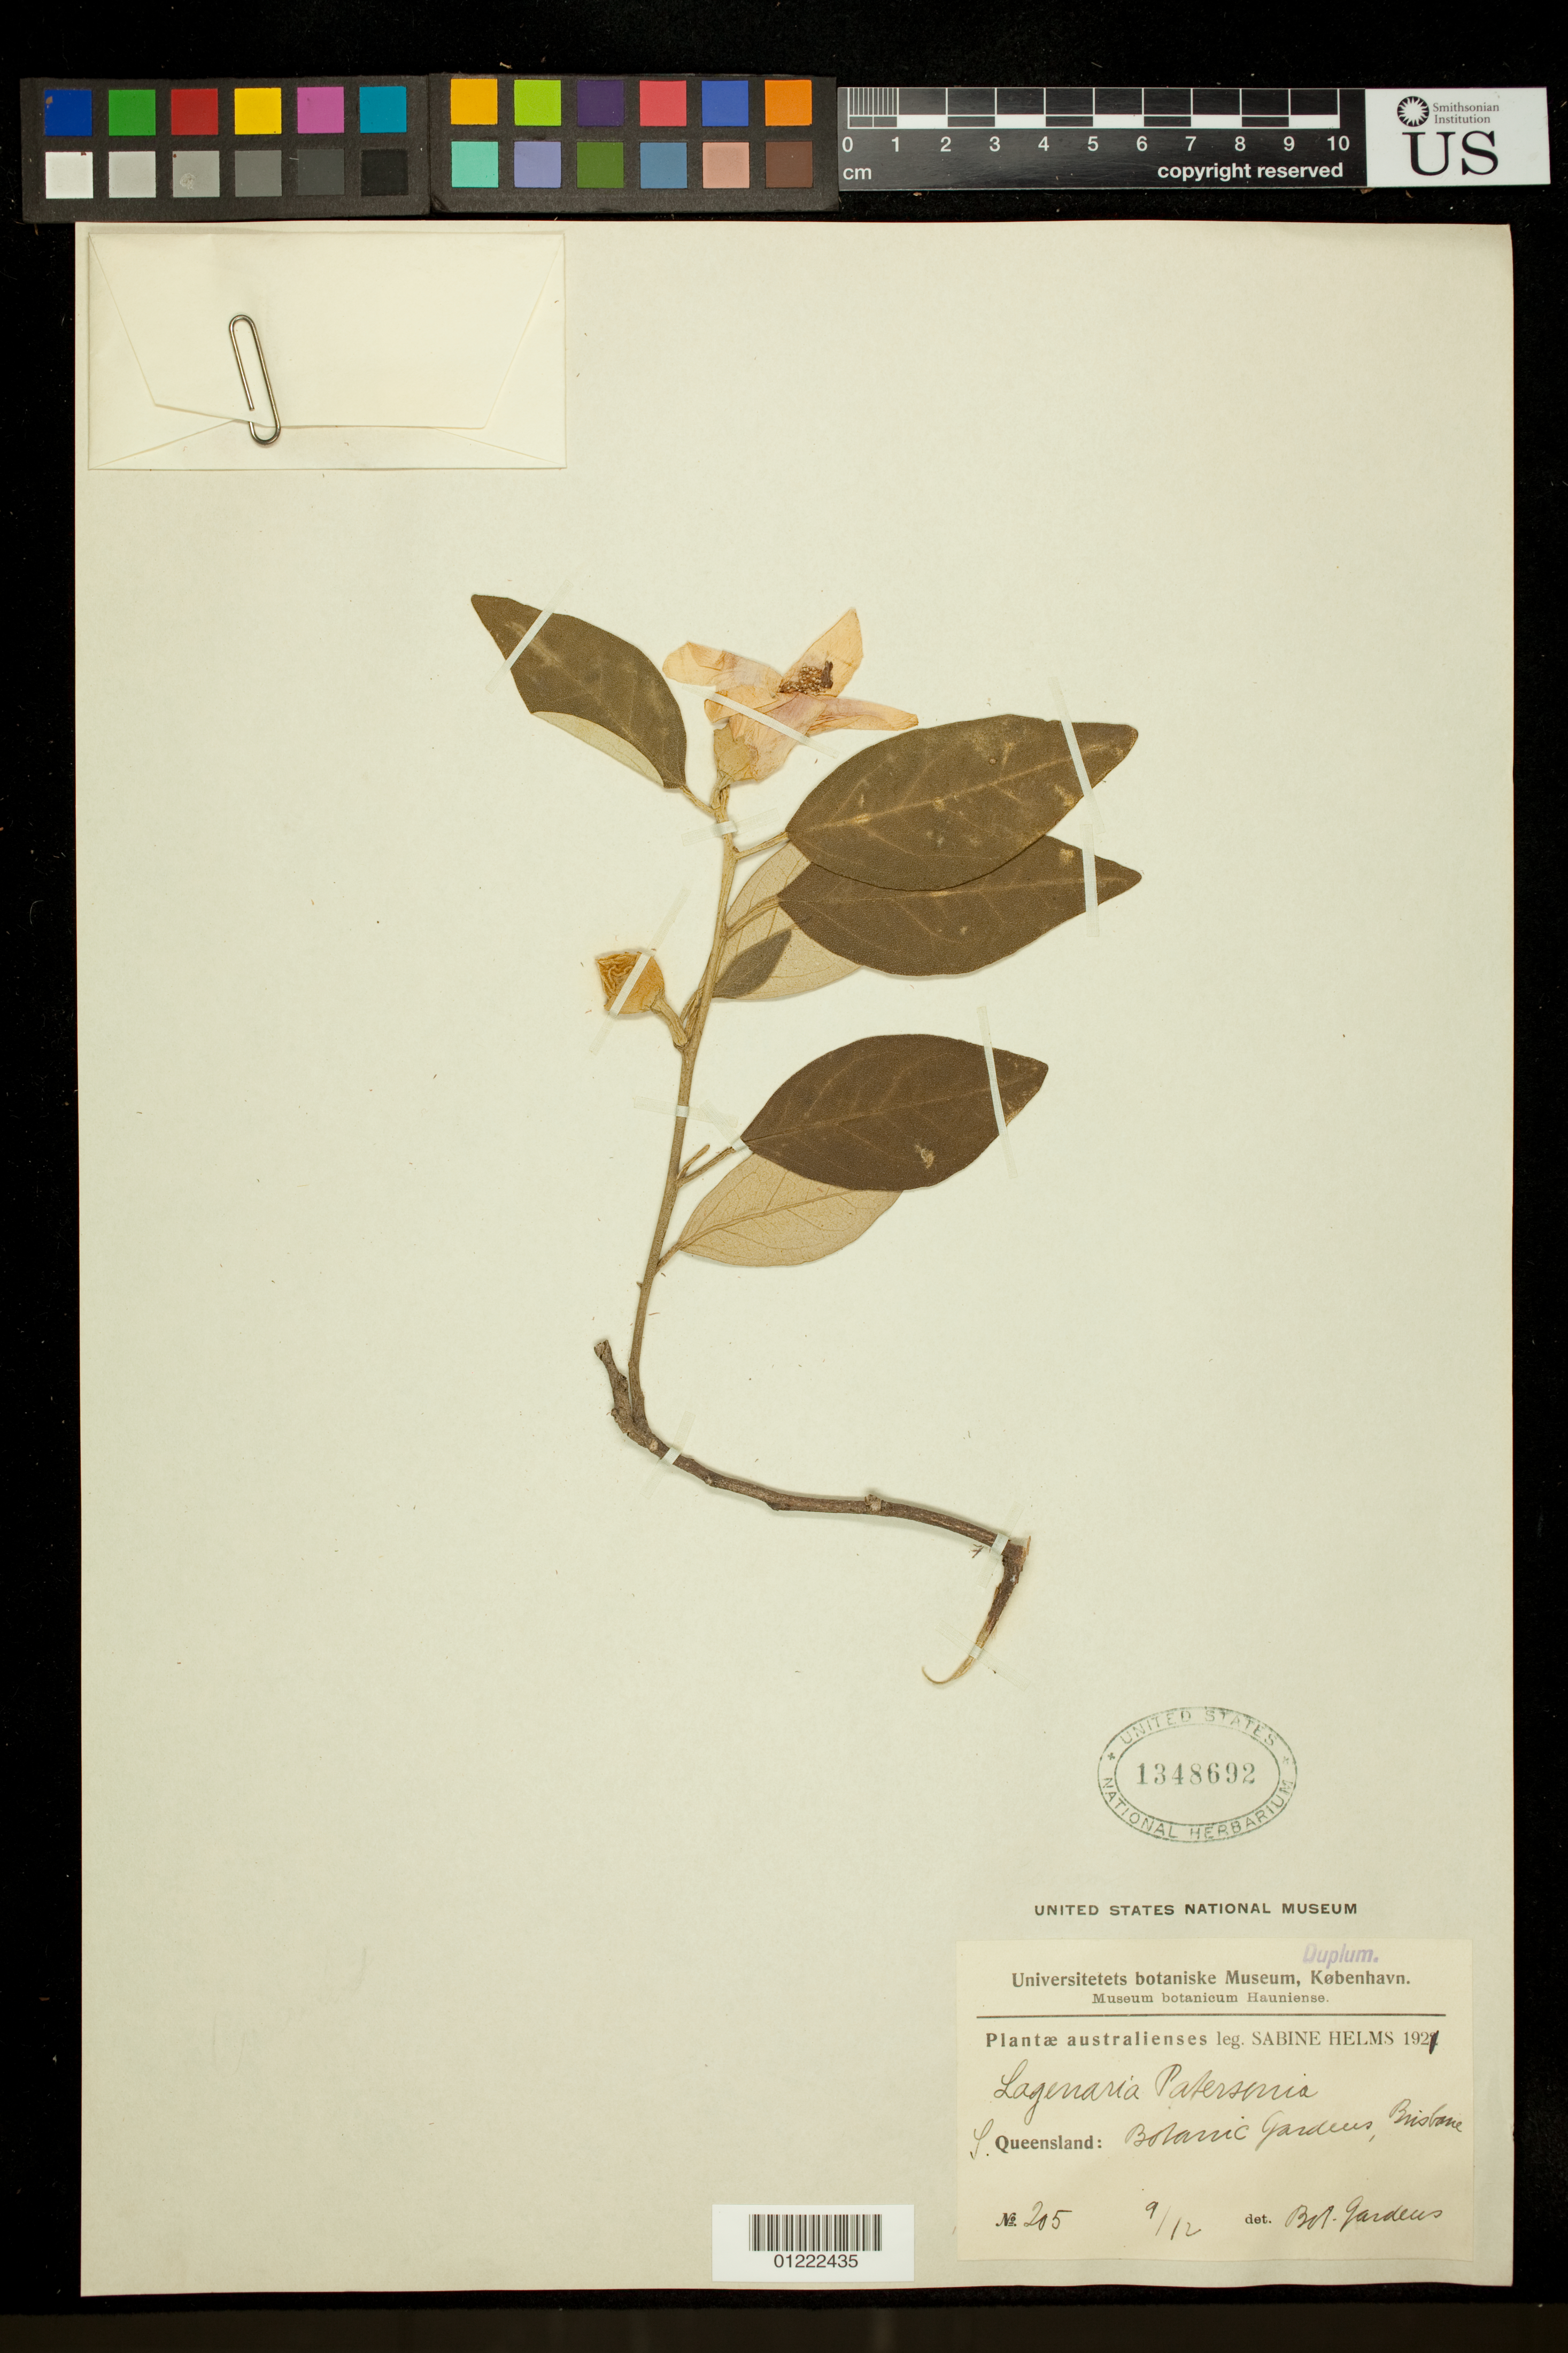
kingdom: Plantae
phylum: Tracheophyta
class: Magnoliopsida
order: Malvales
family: Malvaceae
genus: Lagunaria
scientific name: Lagunaria patersonia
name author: (Andrews) G. Don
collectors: S. Helms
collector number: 205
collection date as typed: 12/9/1921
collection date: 1921-12-09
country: Australia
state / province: Queensland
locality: Botanic Gardens, Brisbane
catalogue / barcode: US 1348692